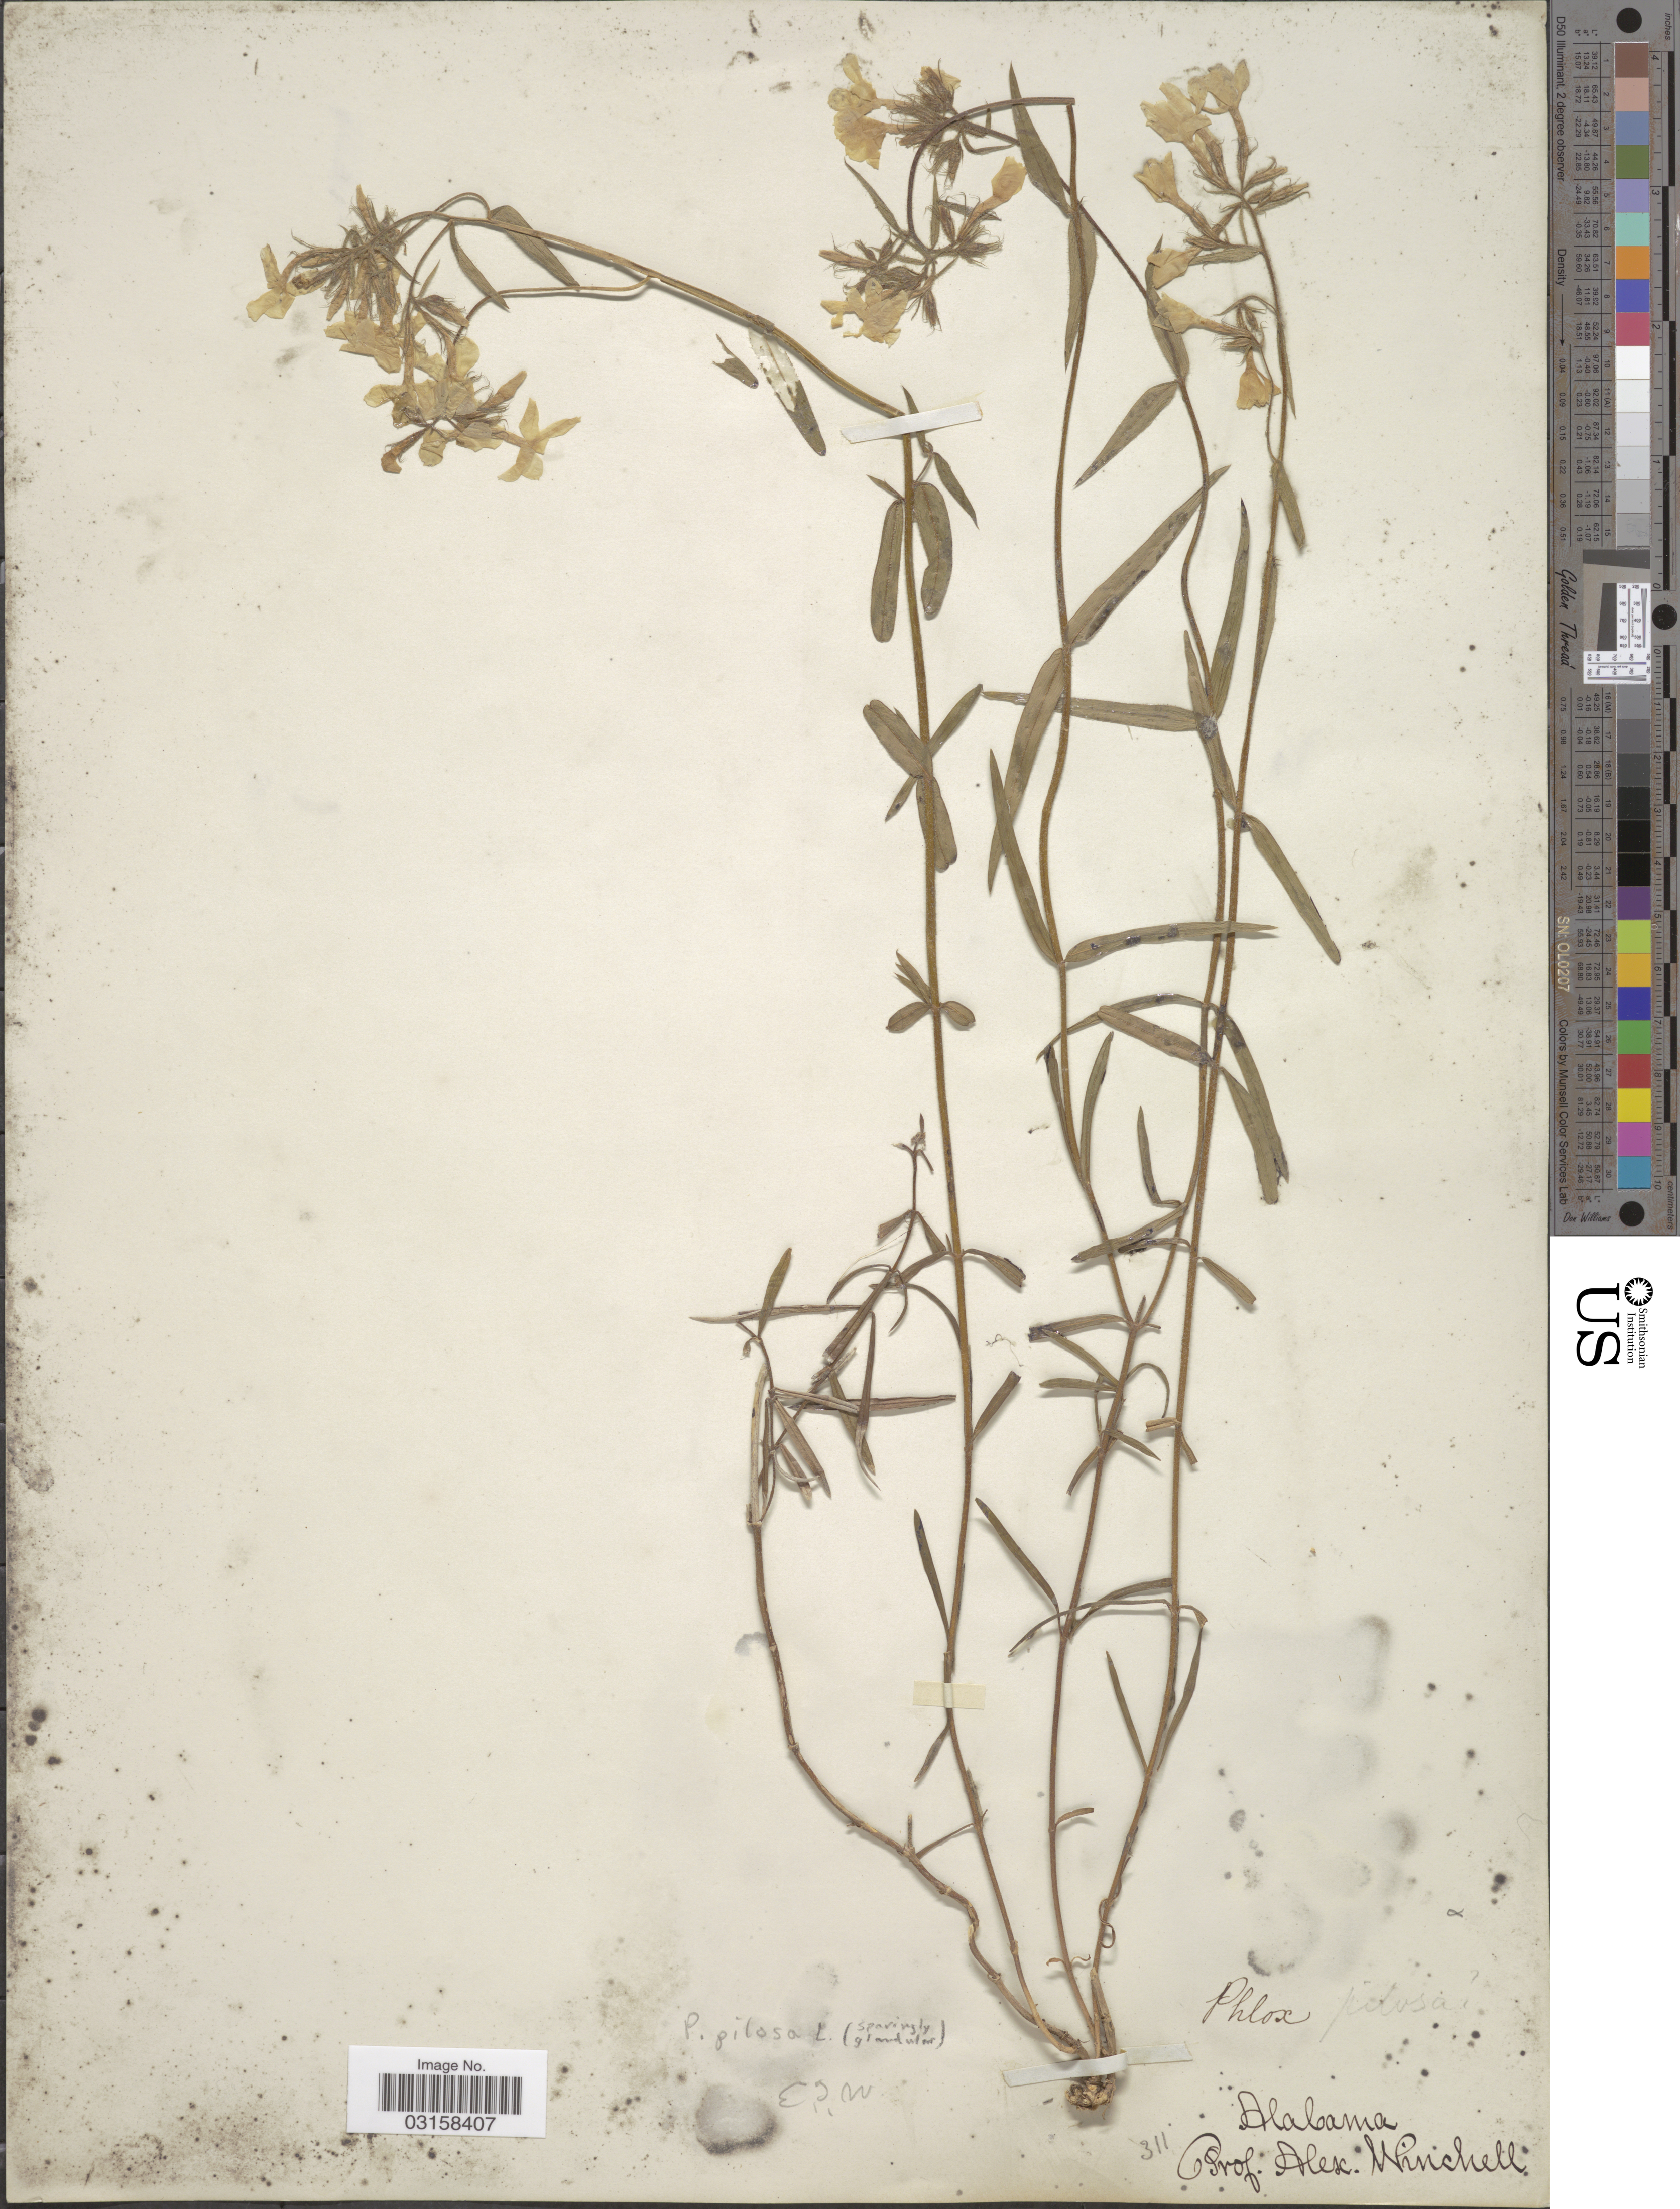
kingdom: Plantae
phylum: Tracheophyta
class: Magnoliopsida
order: Ericales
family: Polemoniaceae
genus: Phlox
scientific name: Phlox pilosa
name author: L.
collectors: A. Winchell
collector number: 311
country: United States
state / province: Alabama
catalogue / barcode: US 103187